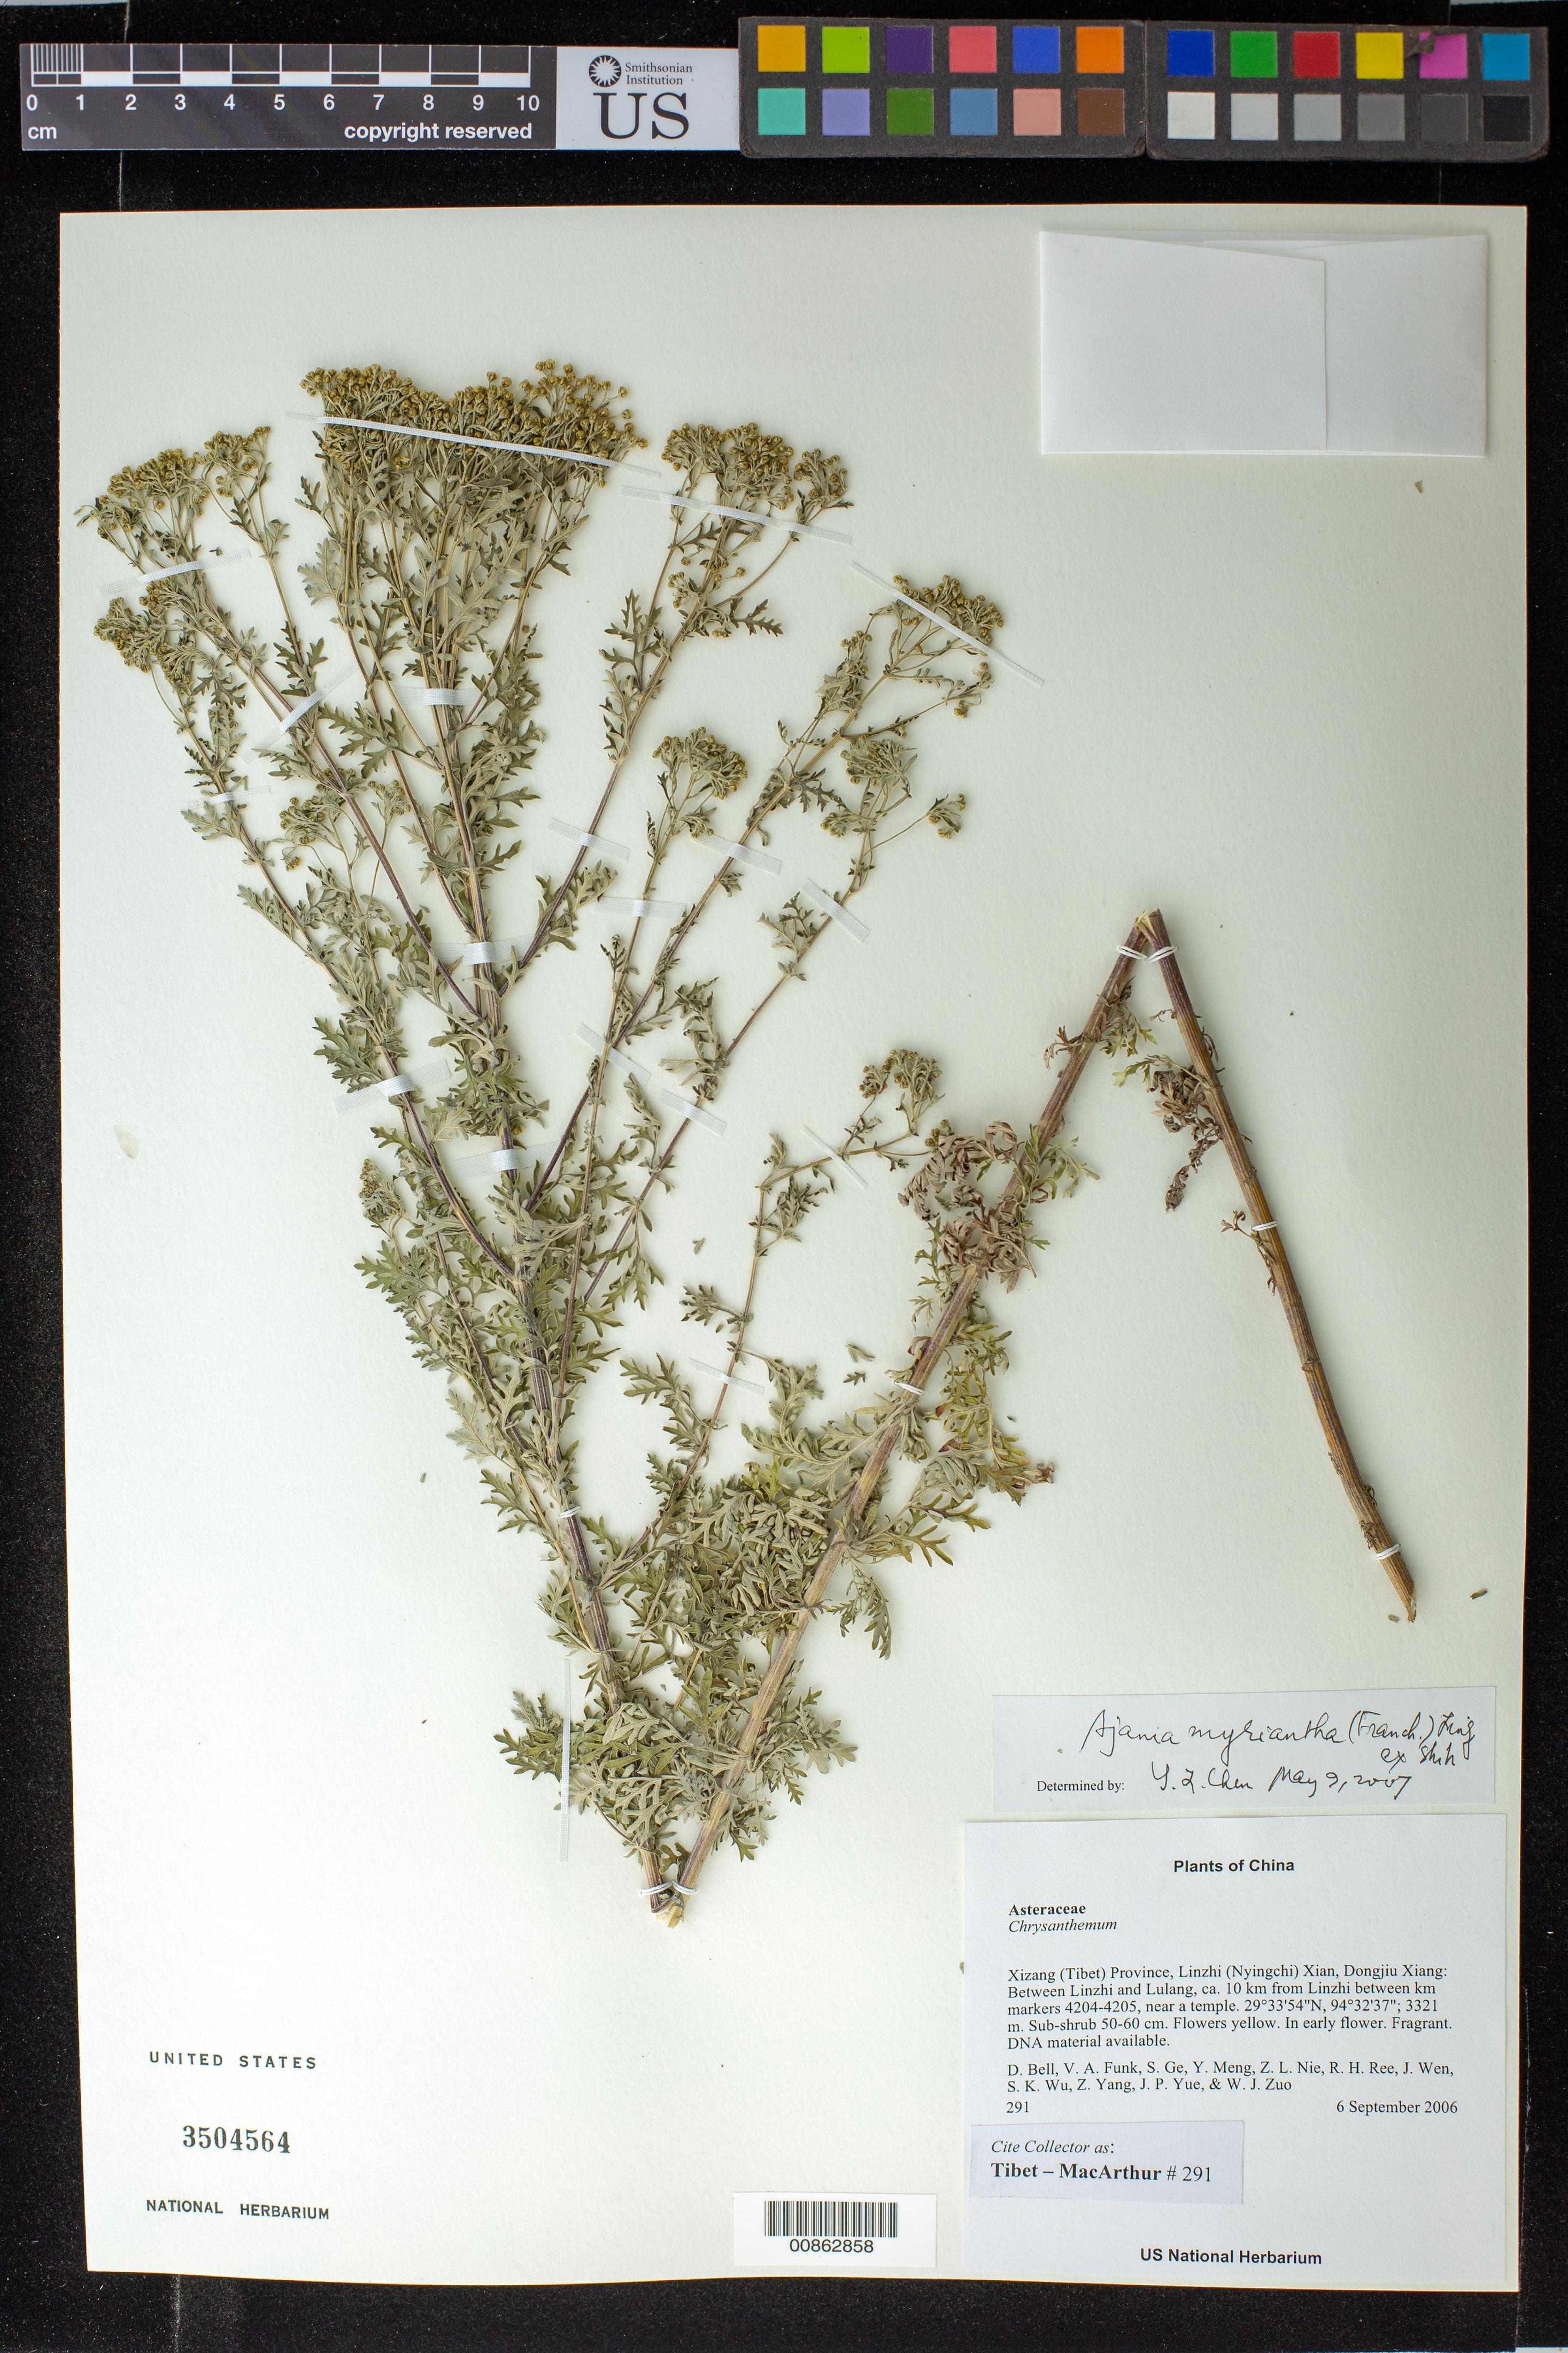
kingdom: Plantae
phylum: Tracheophyta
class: Magnoliopsida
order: Asterales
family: Asteraceae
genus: Ajania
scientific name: Ajania myriantha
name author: (Franch.) Ling ex C. Shih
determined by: Yilin Chen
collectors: Tibet-MacArthur, D. A. Bell, V. Funk, S. Ge, Y. Meng, Z. Nie, R. Ree, J. Wen, S. K. Wu, Z. Yang, J. Yue & W. Zuo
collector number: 291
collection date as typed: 06 Sep 2006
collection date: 2006-09-06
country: China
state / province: Xizang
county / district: Linzhi (Nyingchi) Xian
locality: Dongjiu Xiang. Between Linzhi and Lulang, ca. 10 km from Linzhi between km markers 4204-4205, near a temple.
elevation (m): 3321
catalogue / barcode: US 3504564